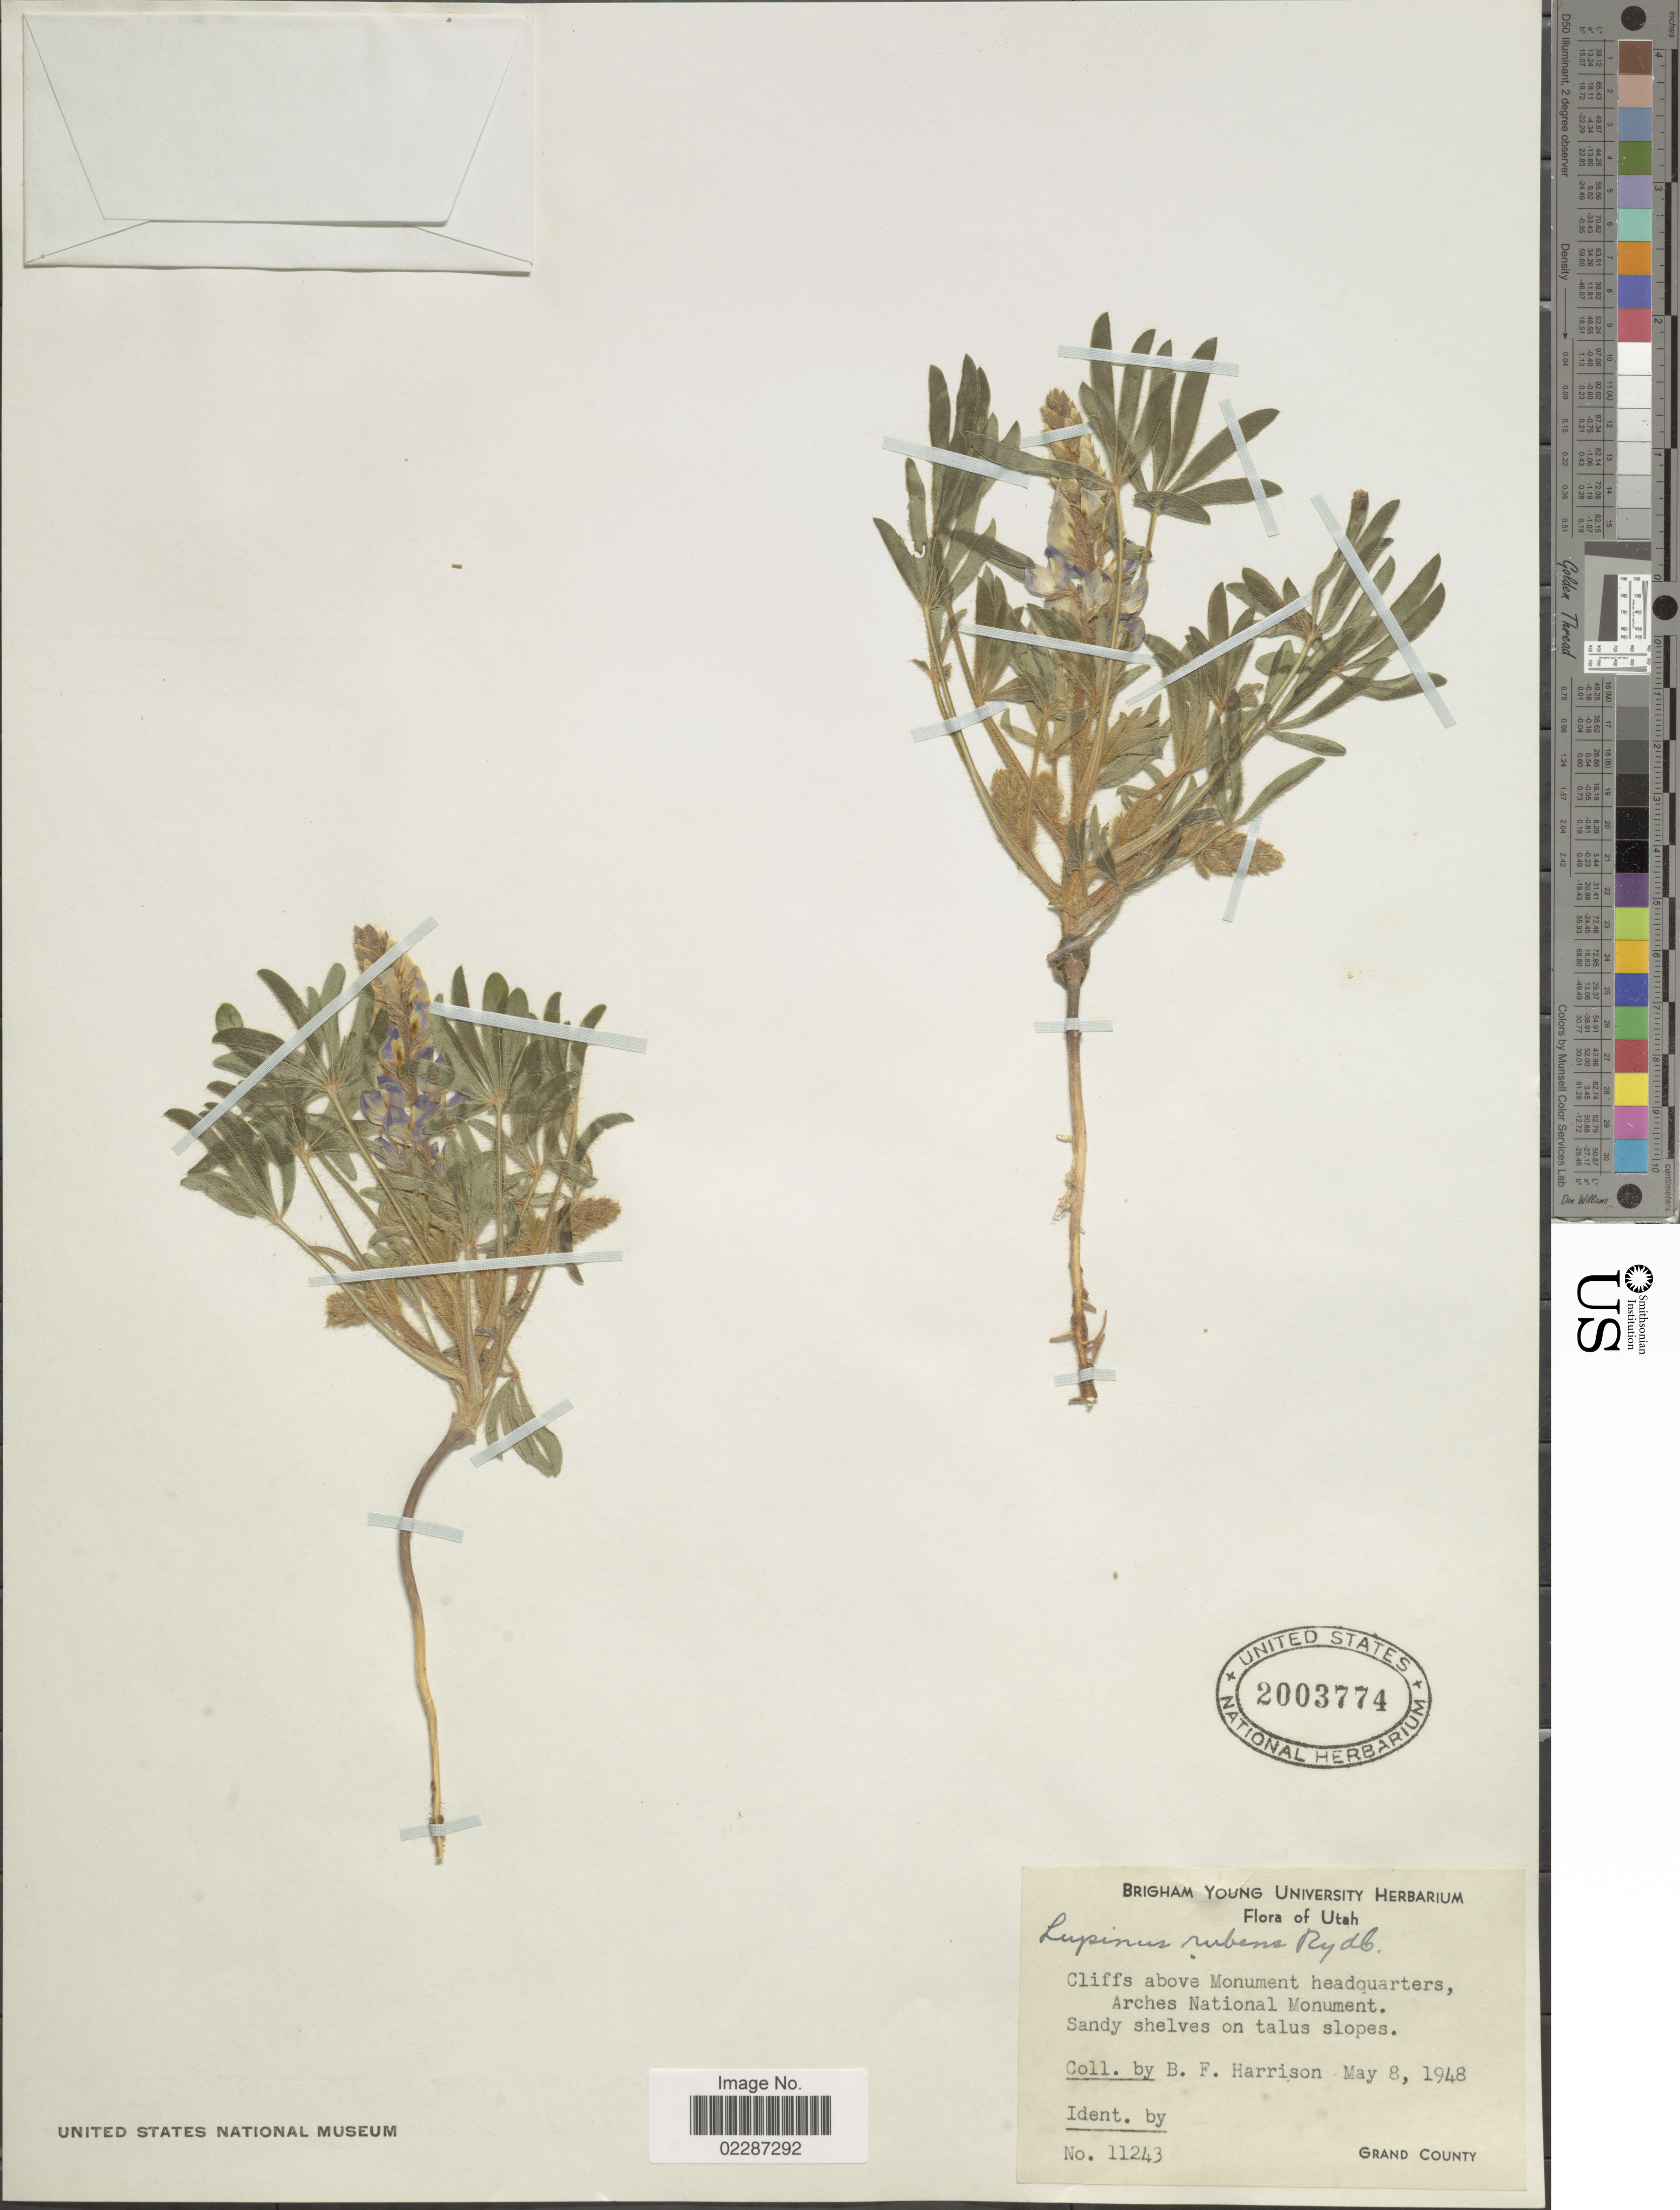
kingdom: Plantae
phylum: Tracheophyta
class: Magnoliopsida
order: Fabales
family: Fabaceae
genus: Lupinus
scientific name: Lupinus pusillus subsp. rubens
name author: (Rydb.) D.B. Dunn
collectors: B. F. Harrison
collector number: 11243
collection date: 1948-05-08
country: United States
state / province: Utah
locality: Cliffs above Monument headquarters, Arches National Monument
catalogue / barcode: US 2003774